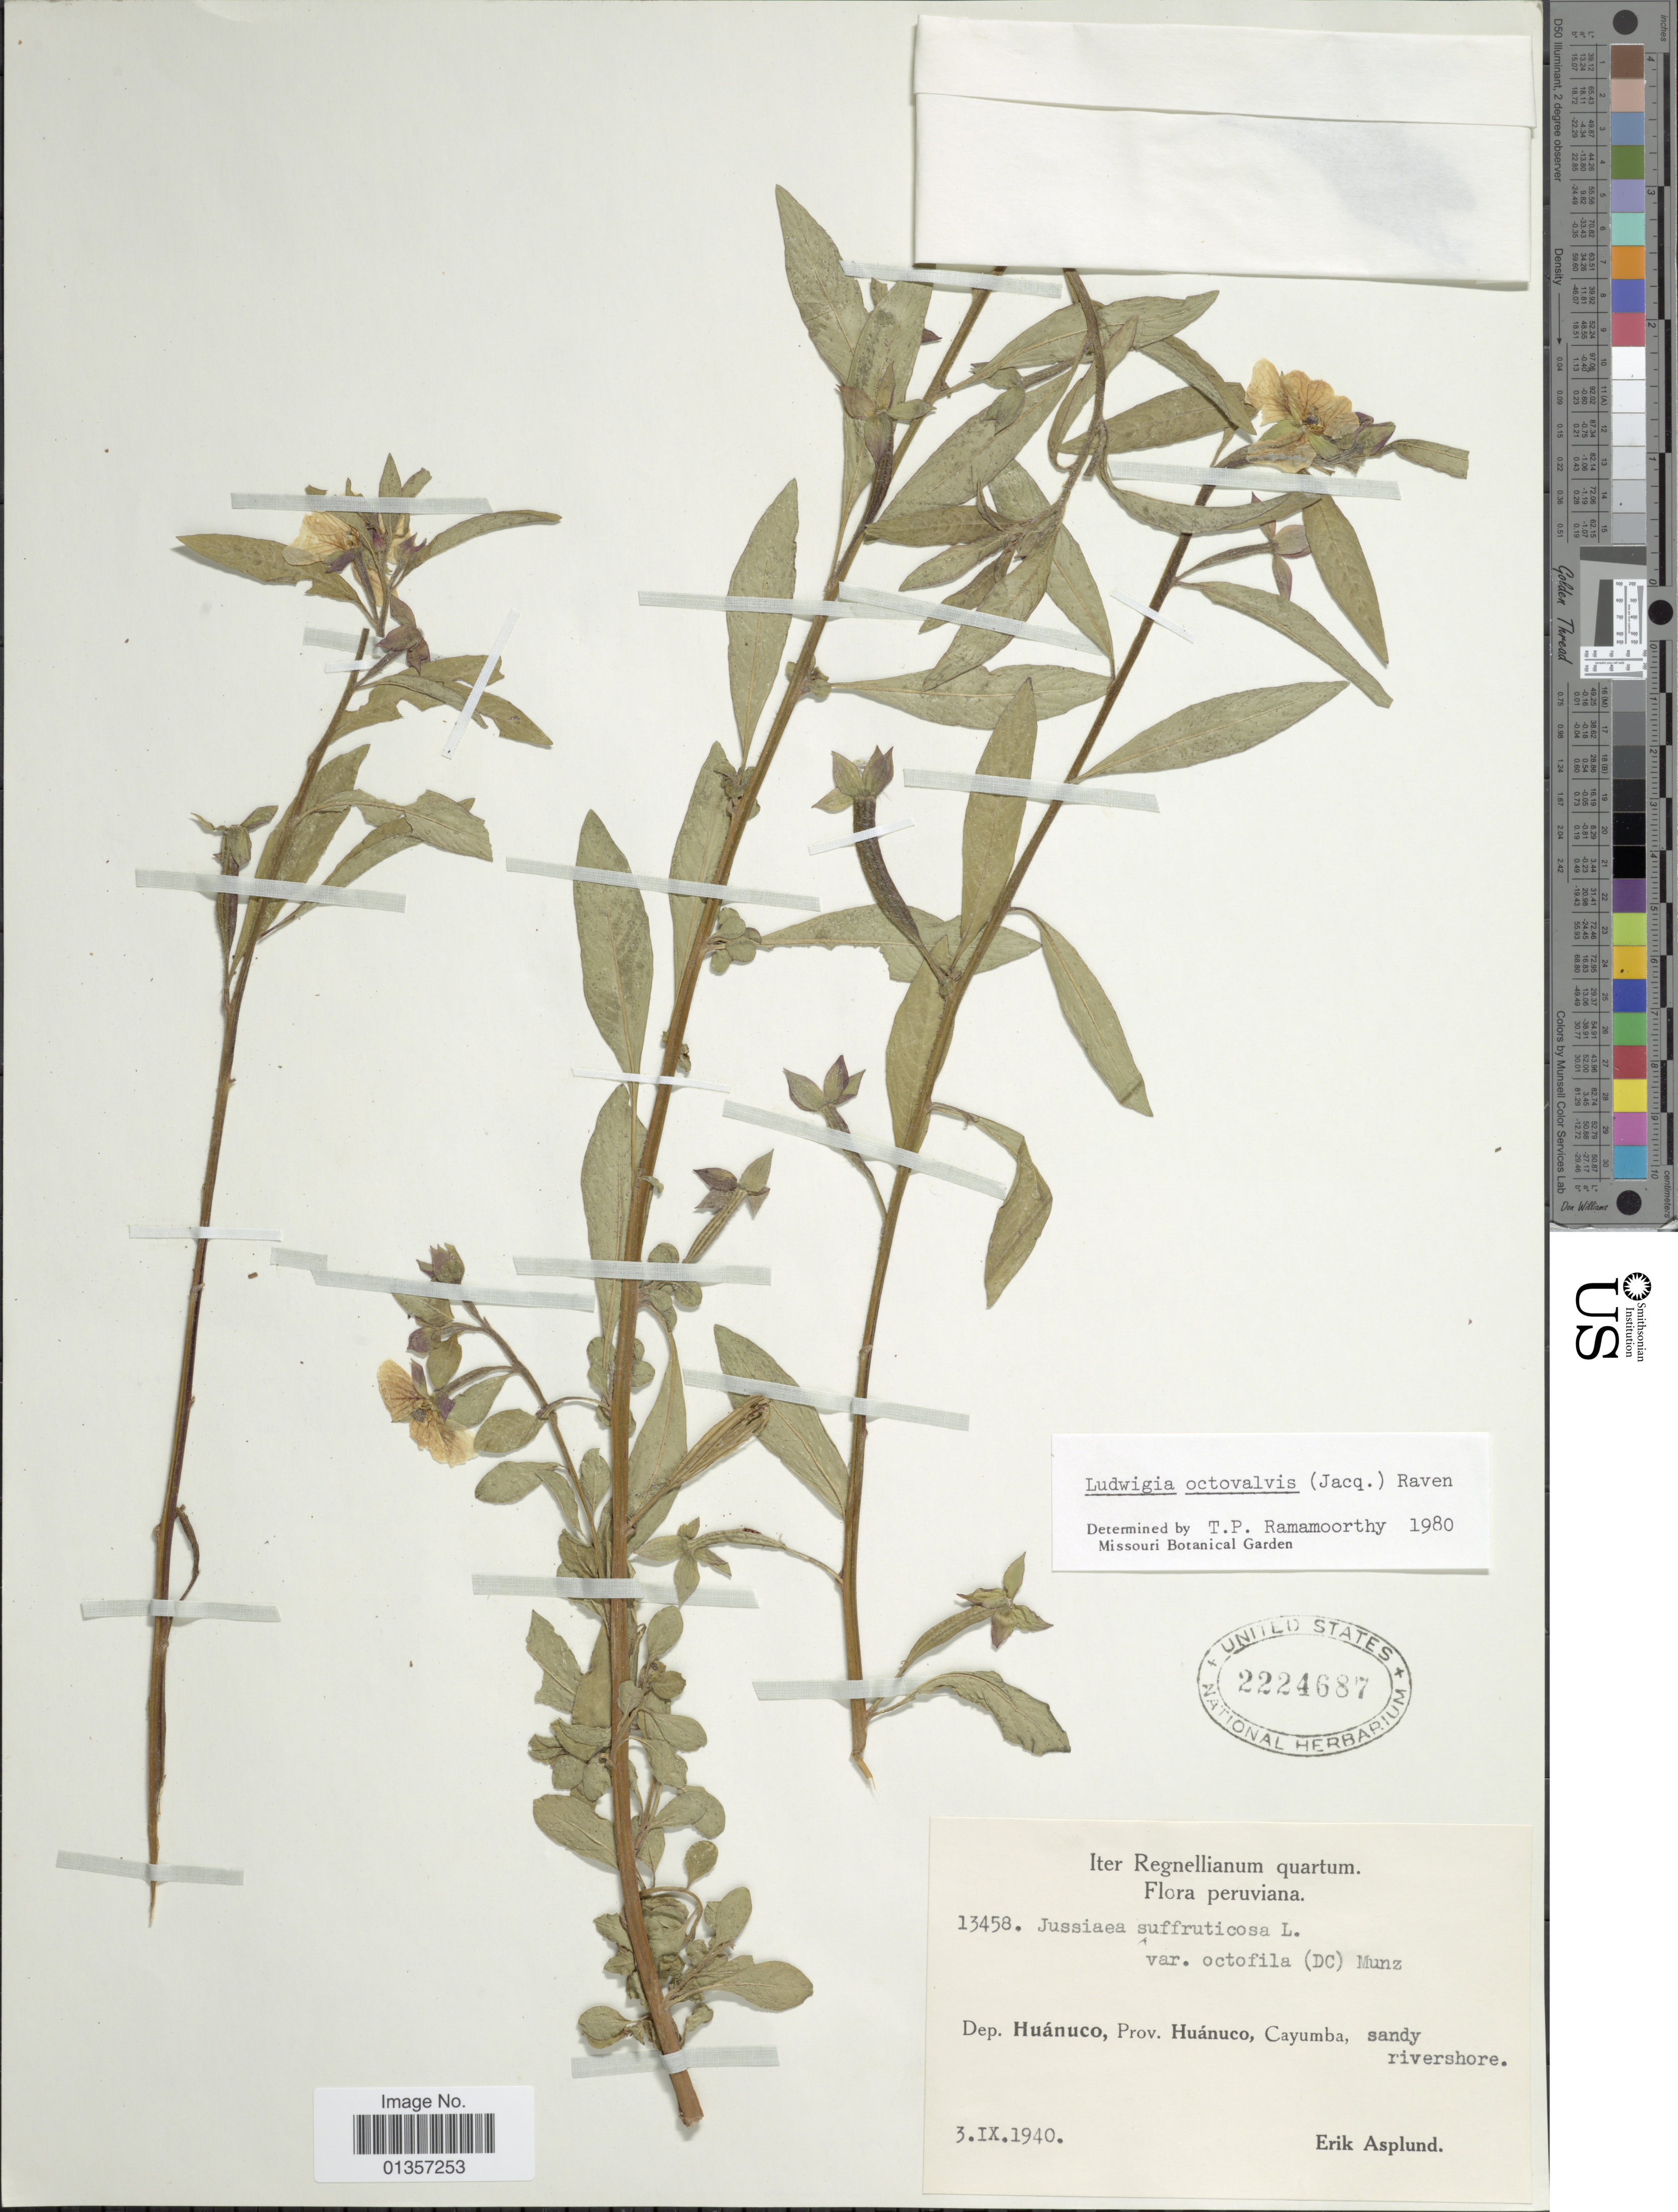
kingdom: Plantae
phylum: Tracheophyta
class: Magnoliopsida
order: Myrtales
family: Onagraceae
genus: Ludwigia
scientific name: Ludwigia octovalvis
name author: (Jacq.) P.H. Raven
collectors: E. Asplund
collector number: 13458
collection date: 1940-09-03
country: Peru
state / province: Huánuco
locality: Prov. Huánuco, Cayumba, sandy rivershore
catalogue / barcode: US 2224687